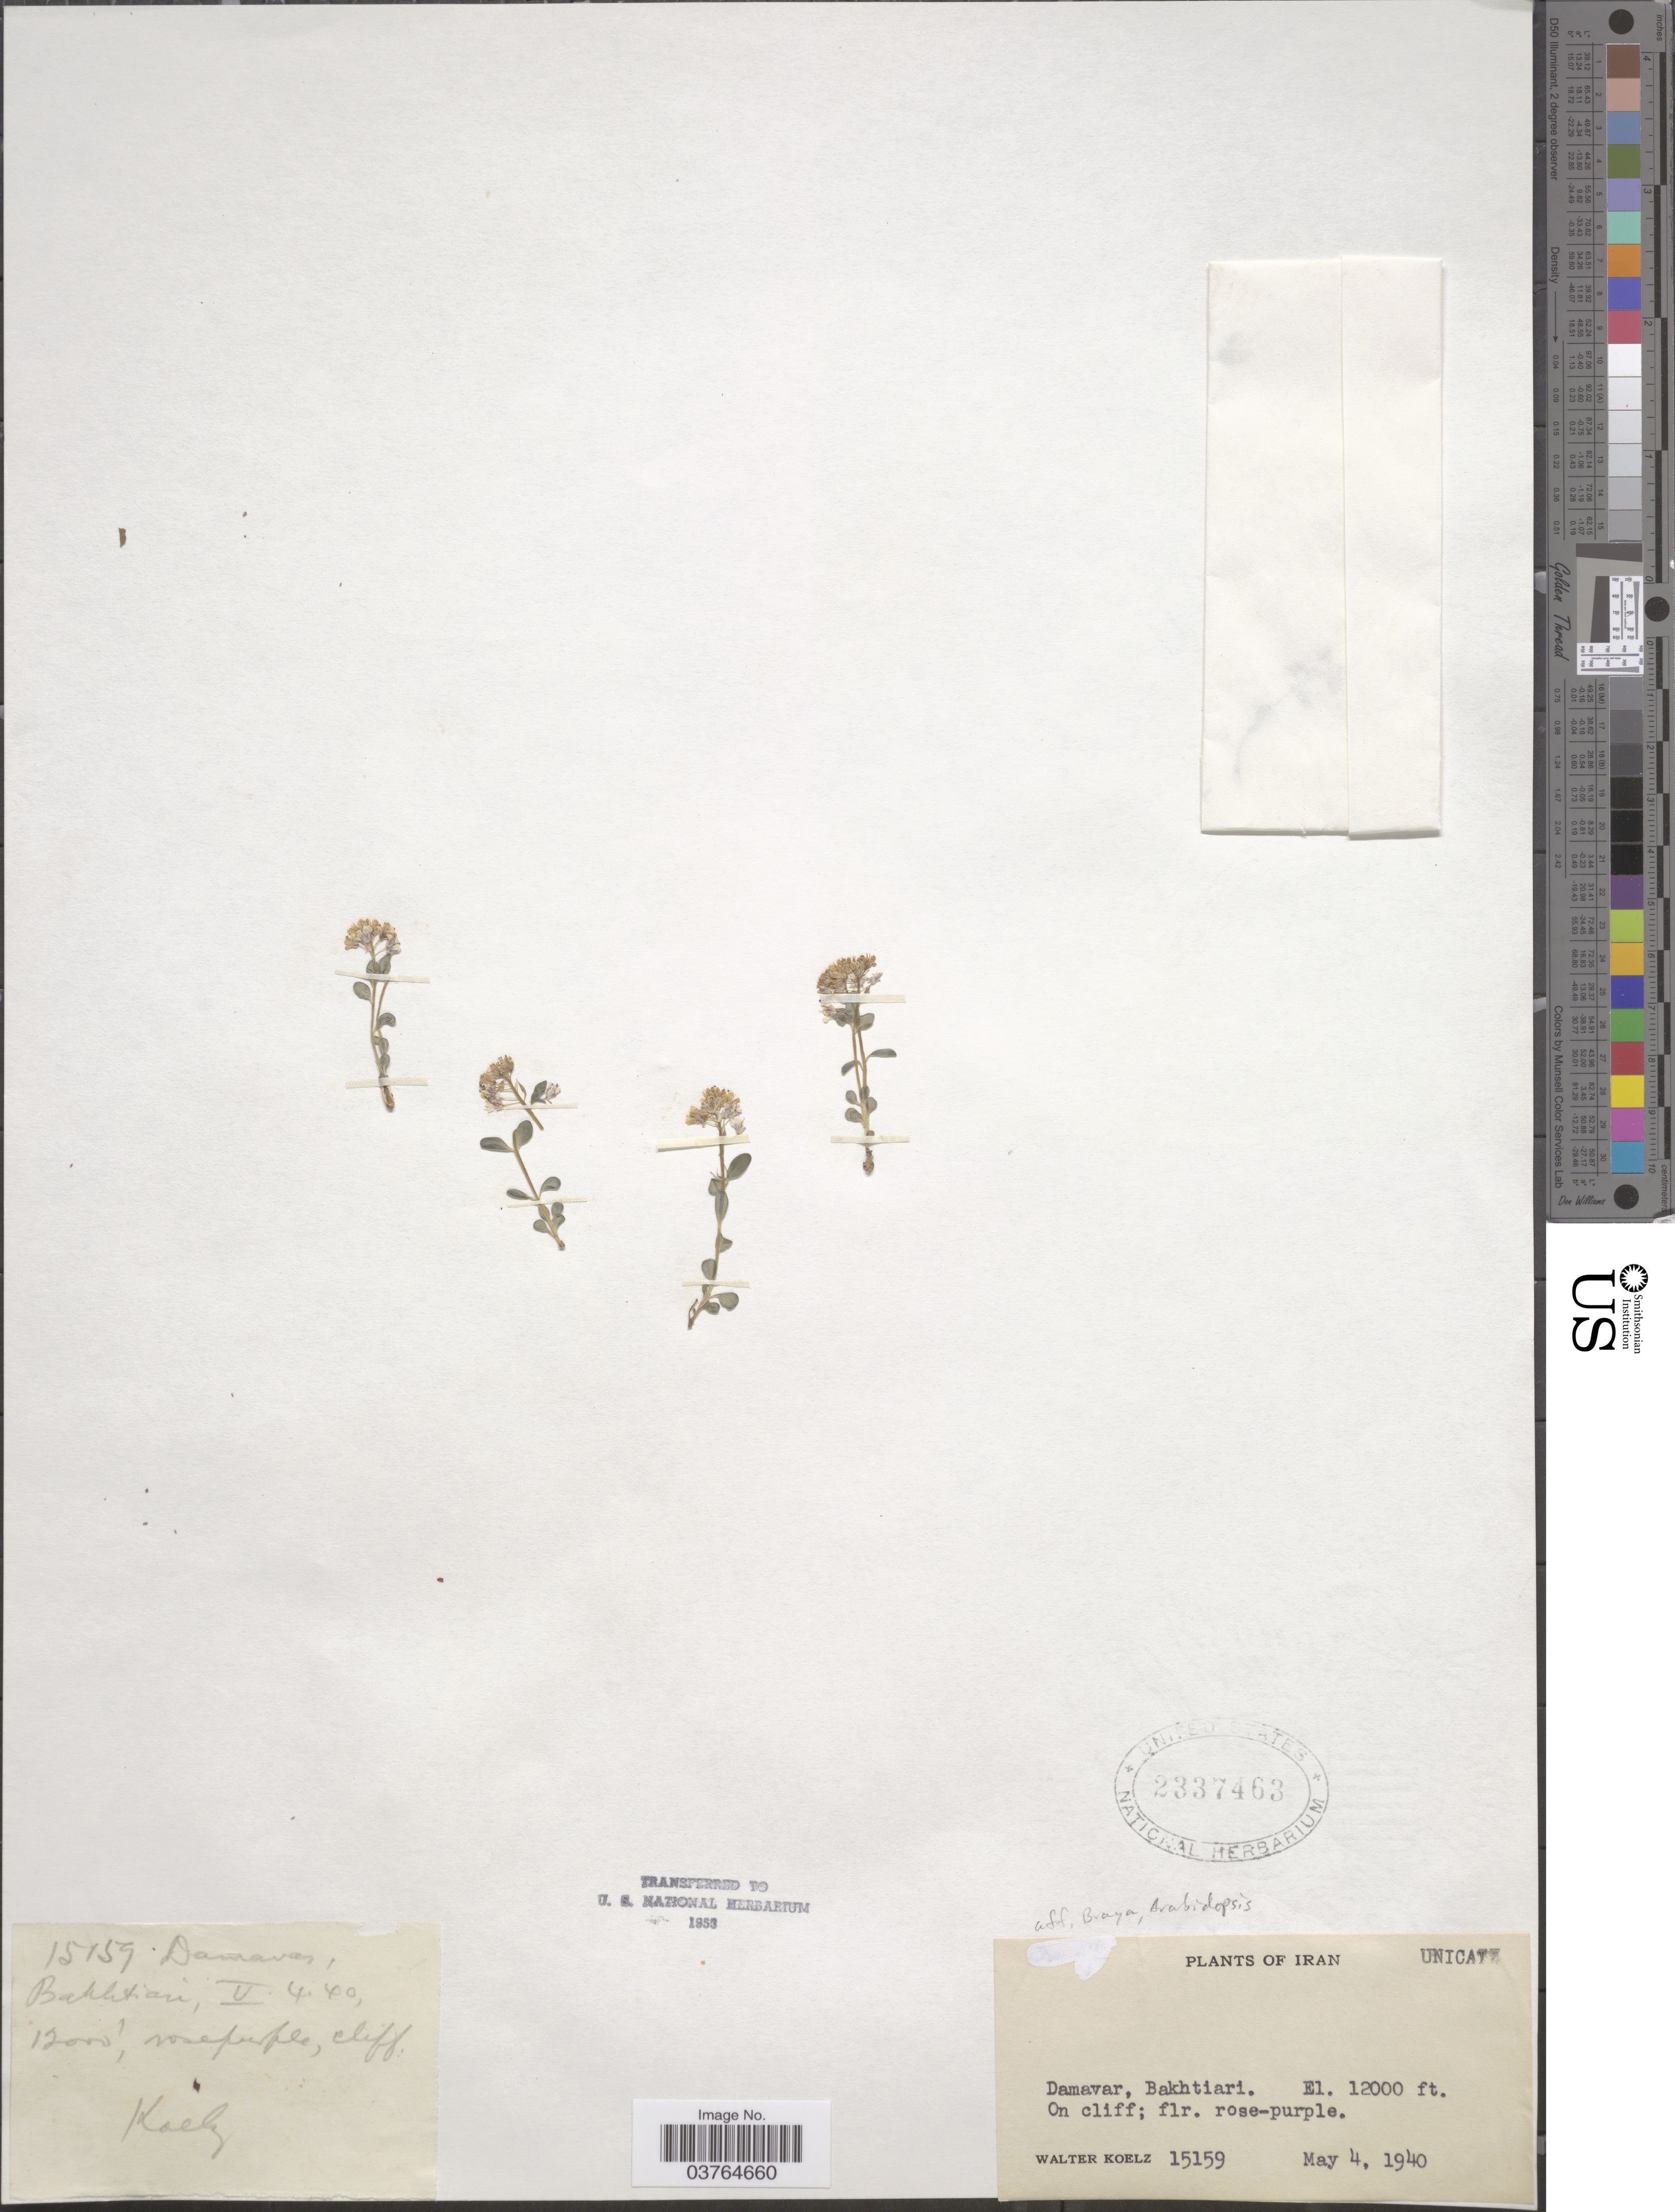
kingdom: Plantae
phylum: Tracheophyta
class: Magnoliopsida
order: Brassicales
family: Brassicaceae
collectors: W. N. Koelz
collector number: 15159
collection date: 1940-05-04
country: Iran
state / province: Chahar Mahaal and Bakhtiari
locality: Damavar, Bakhtiari.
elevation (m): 3658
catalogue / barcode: US 2337463